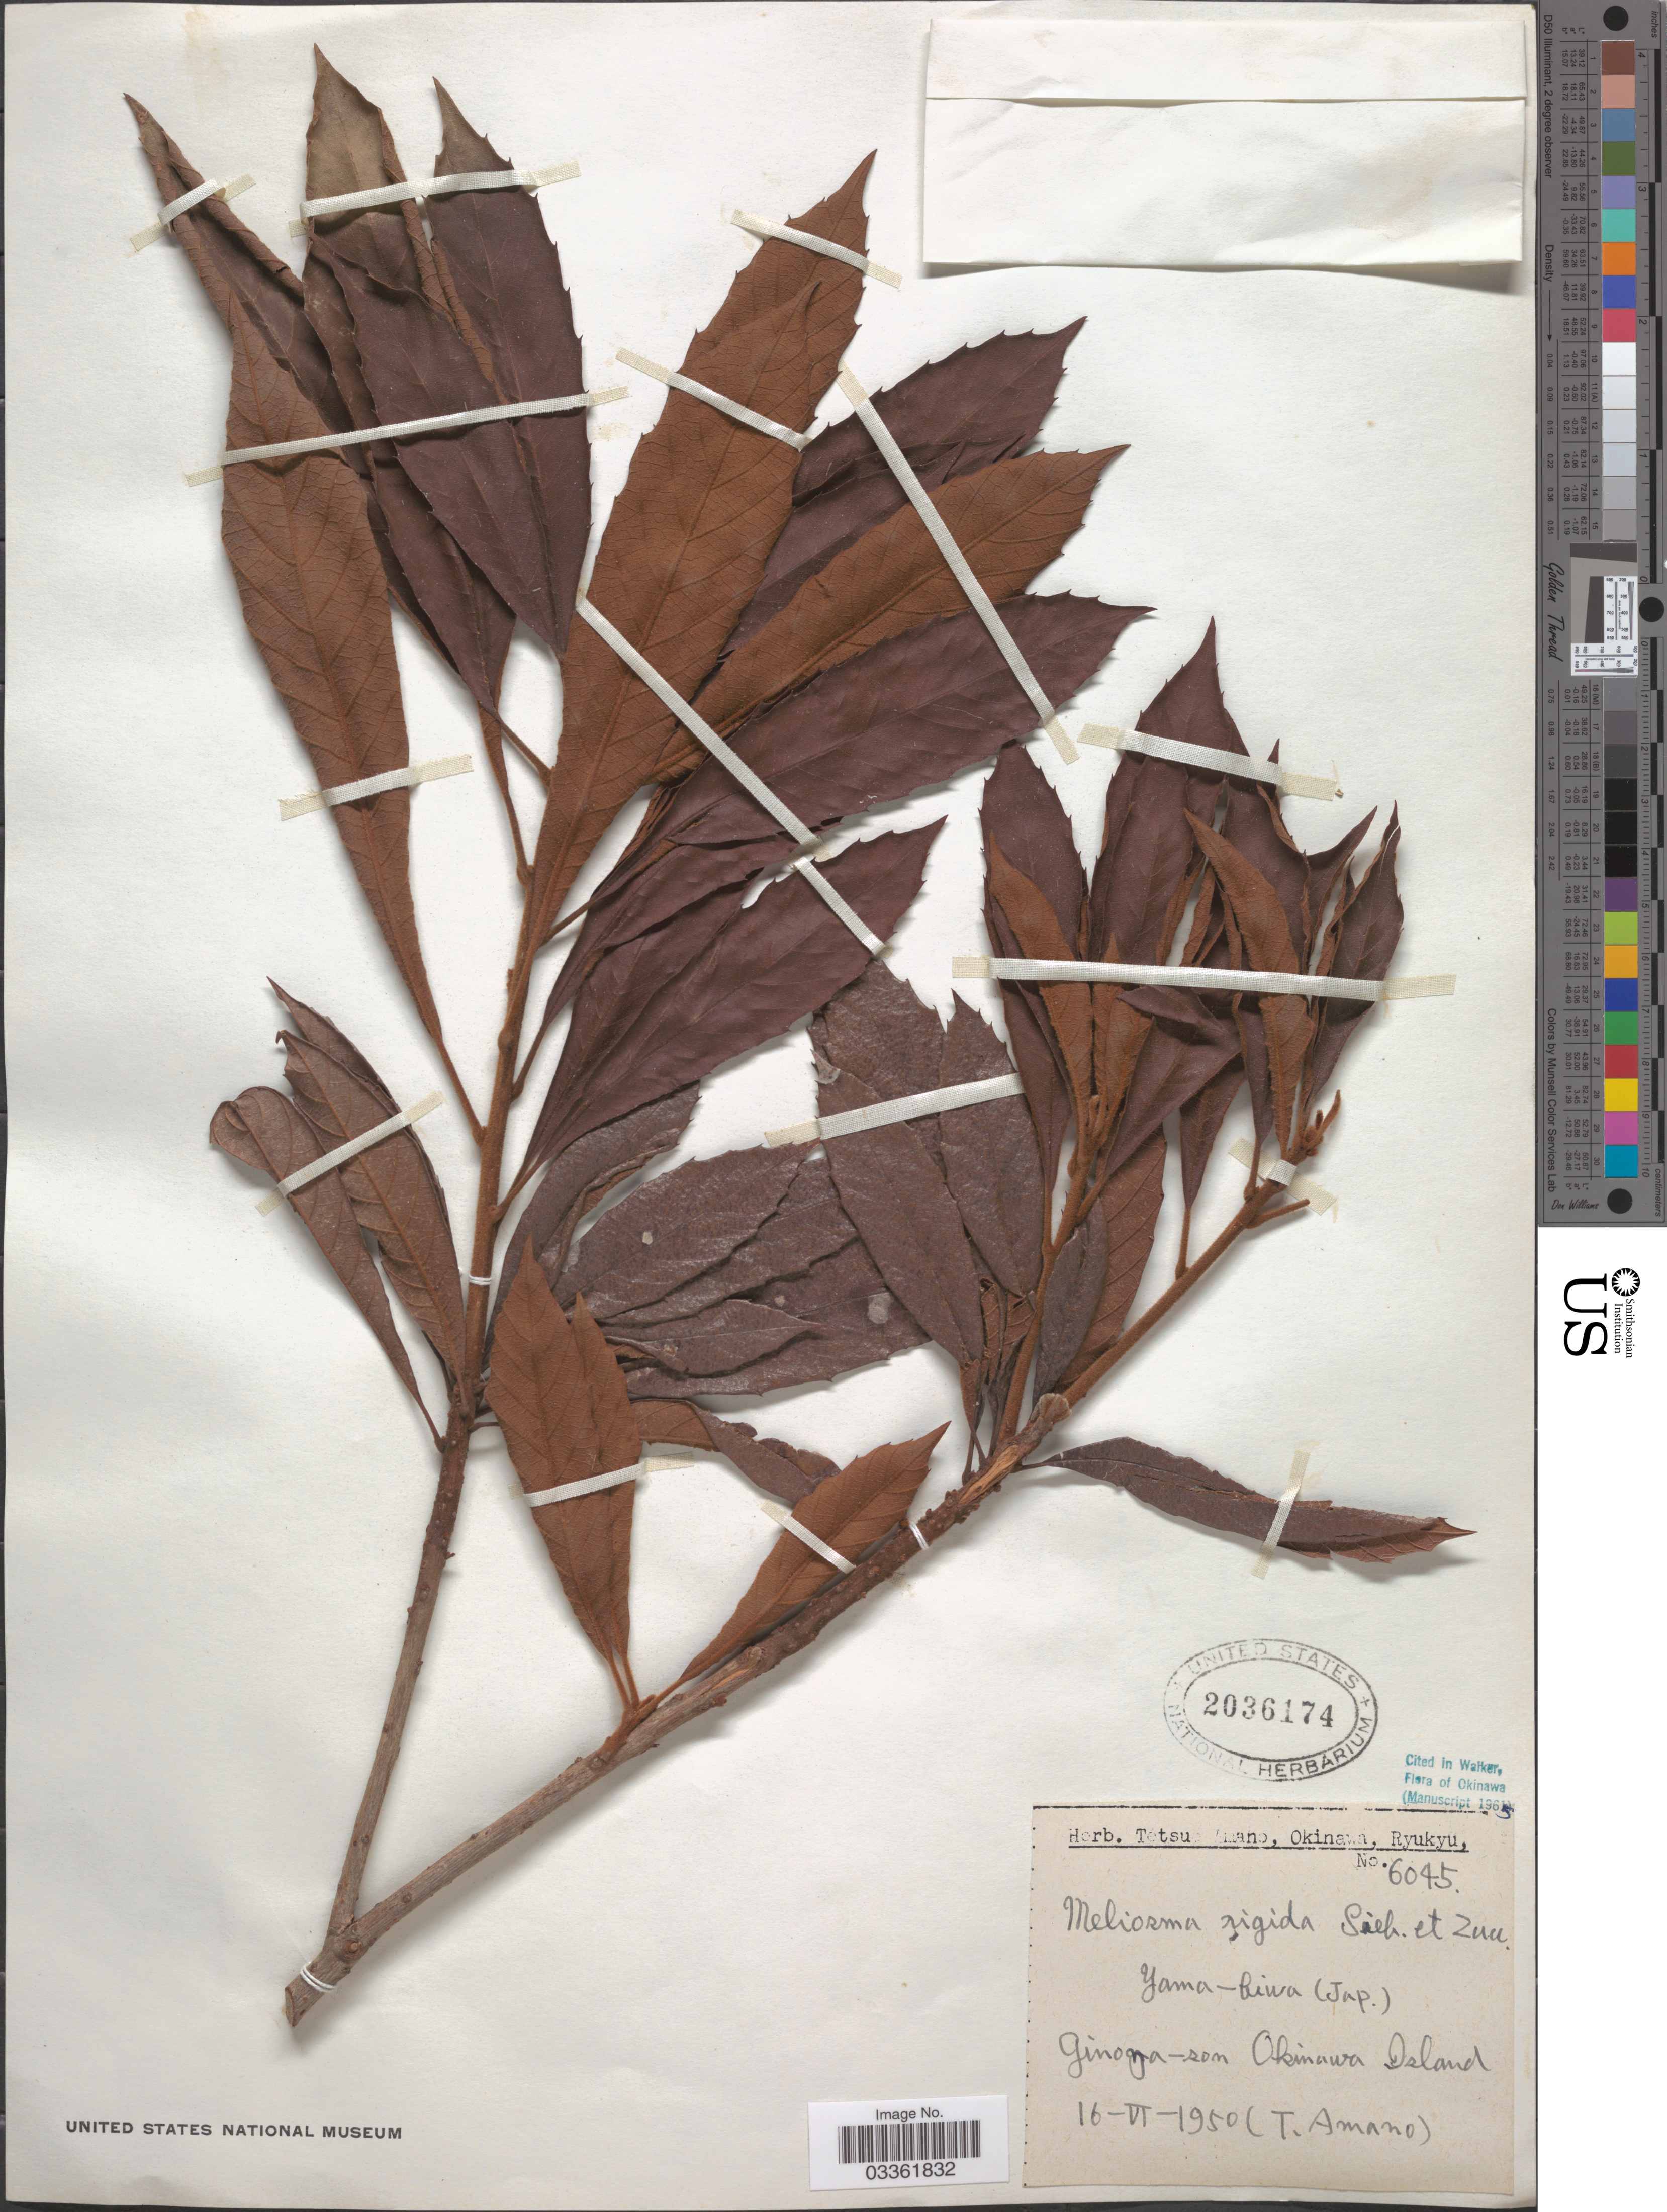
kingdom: Plantae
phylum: Tracheophyta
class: Magnoliopsida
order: Proteales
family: Sabiaceae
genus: Meliosma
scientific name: Meliosma rigida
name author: Siebold & Zucc.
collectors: T. Amano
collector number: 6045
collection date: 1950-06-16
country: Japan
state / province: Okinawa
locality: Ginoza-son, Okinawa Island.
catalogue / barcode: US 2036174